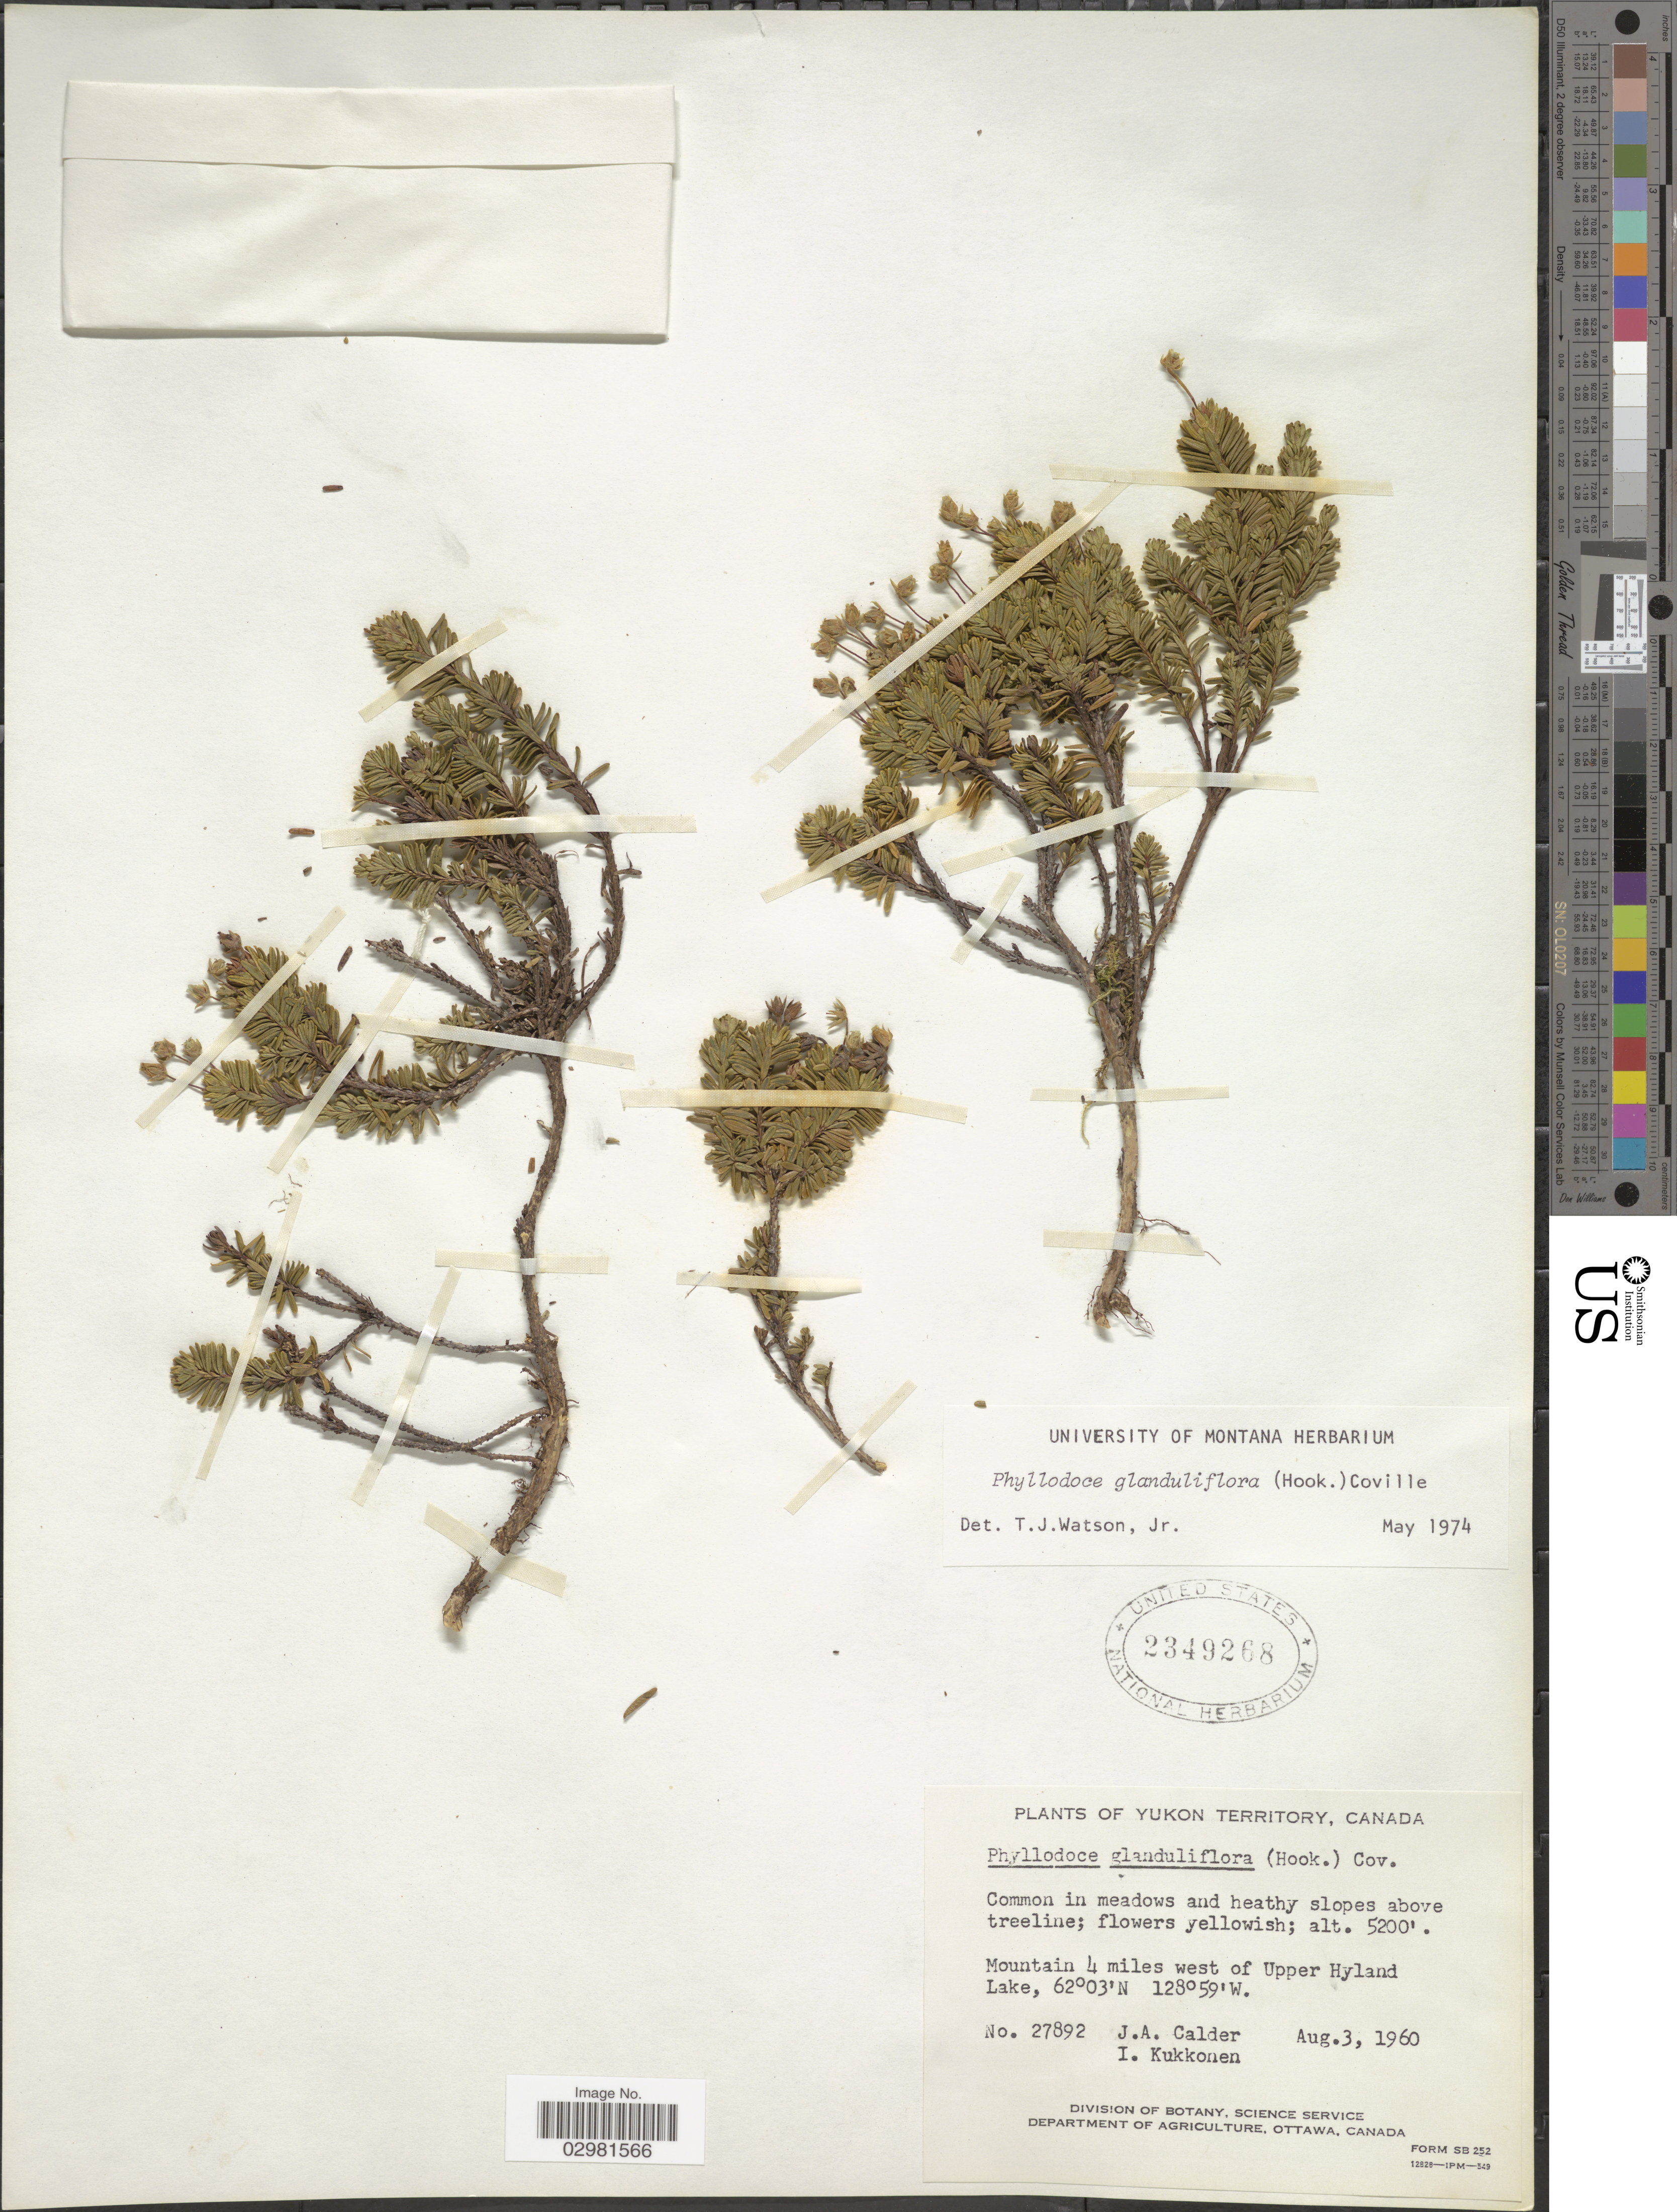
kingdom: Plantae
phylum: Tracheophyta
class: Magnoliopsida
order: Ericales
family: Ericaceae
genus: Phyllodoce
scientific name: Phyllodoce glanduliflora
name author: (Hook.) Coville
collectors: J. A. Calder & I. Kukkonen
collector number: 27892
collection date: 1960-08-03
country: Canada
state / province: Yukon Territory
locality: Mountain 4 miles west of Upper Hyland Lake.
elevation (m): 1585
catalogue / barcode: US 2349268